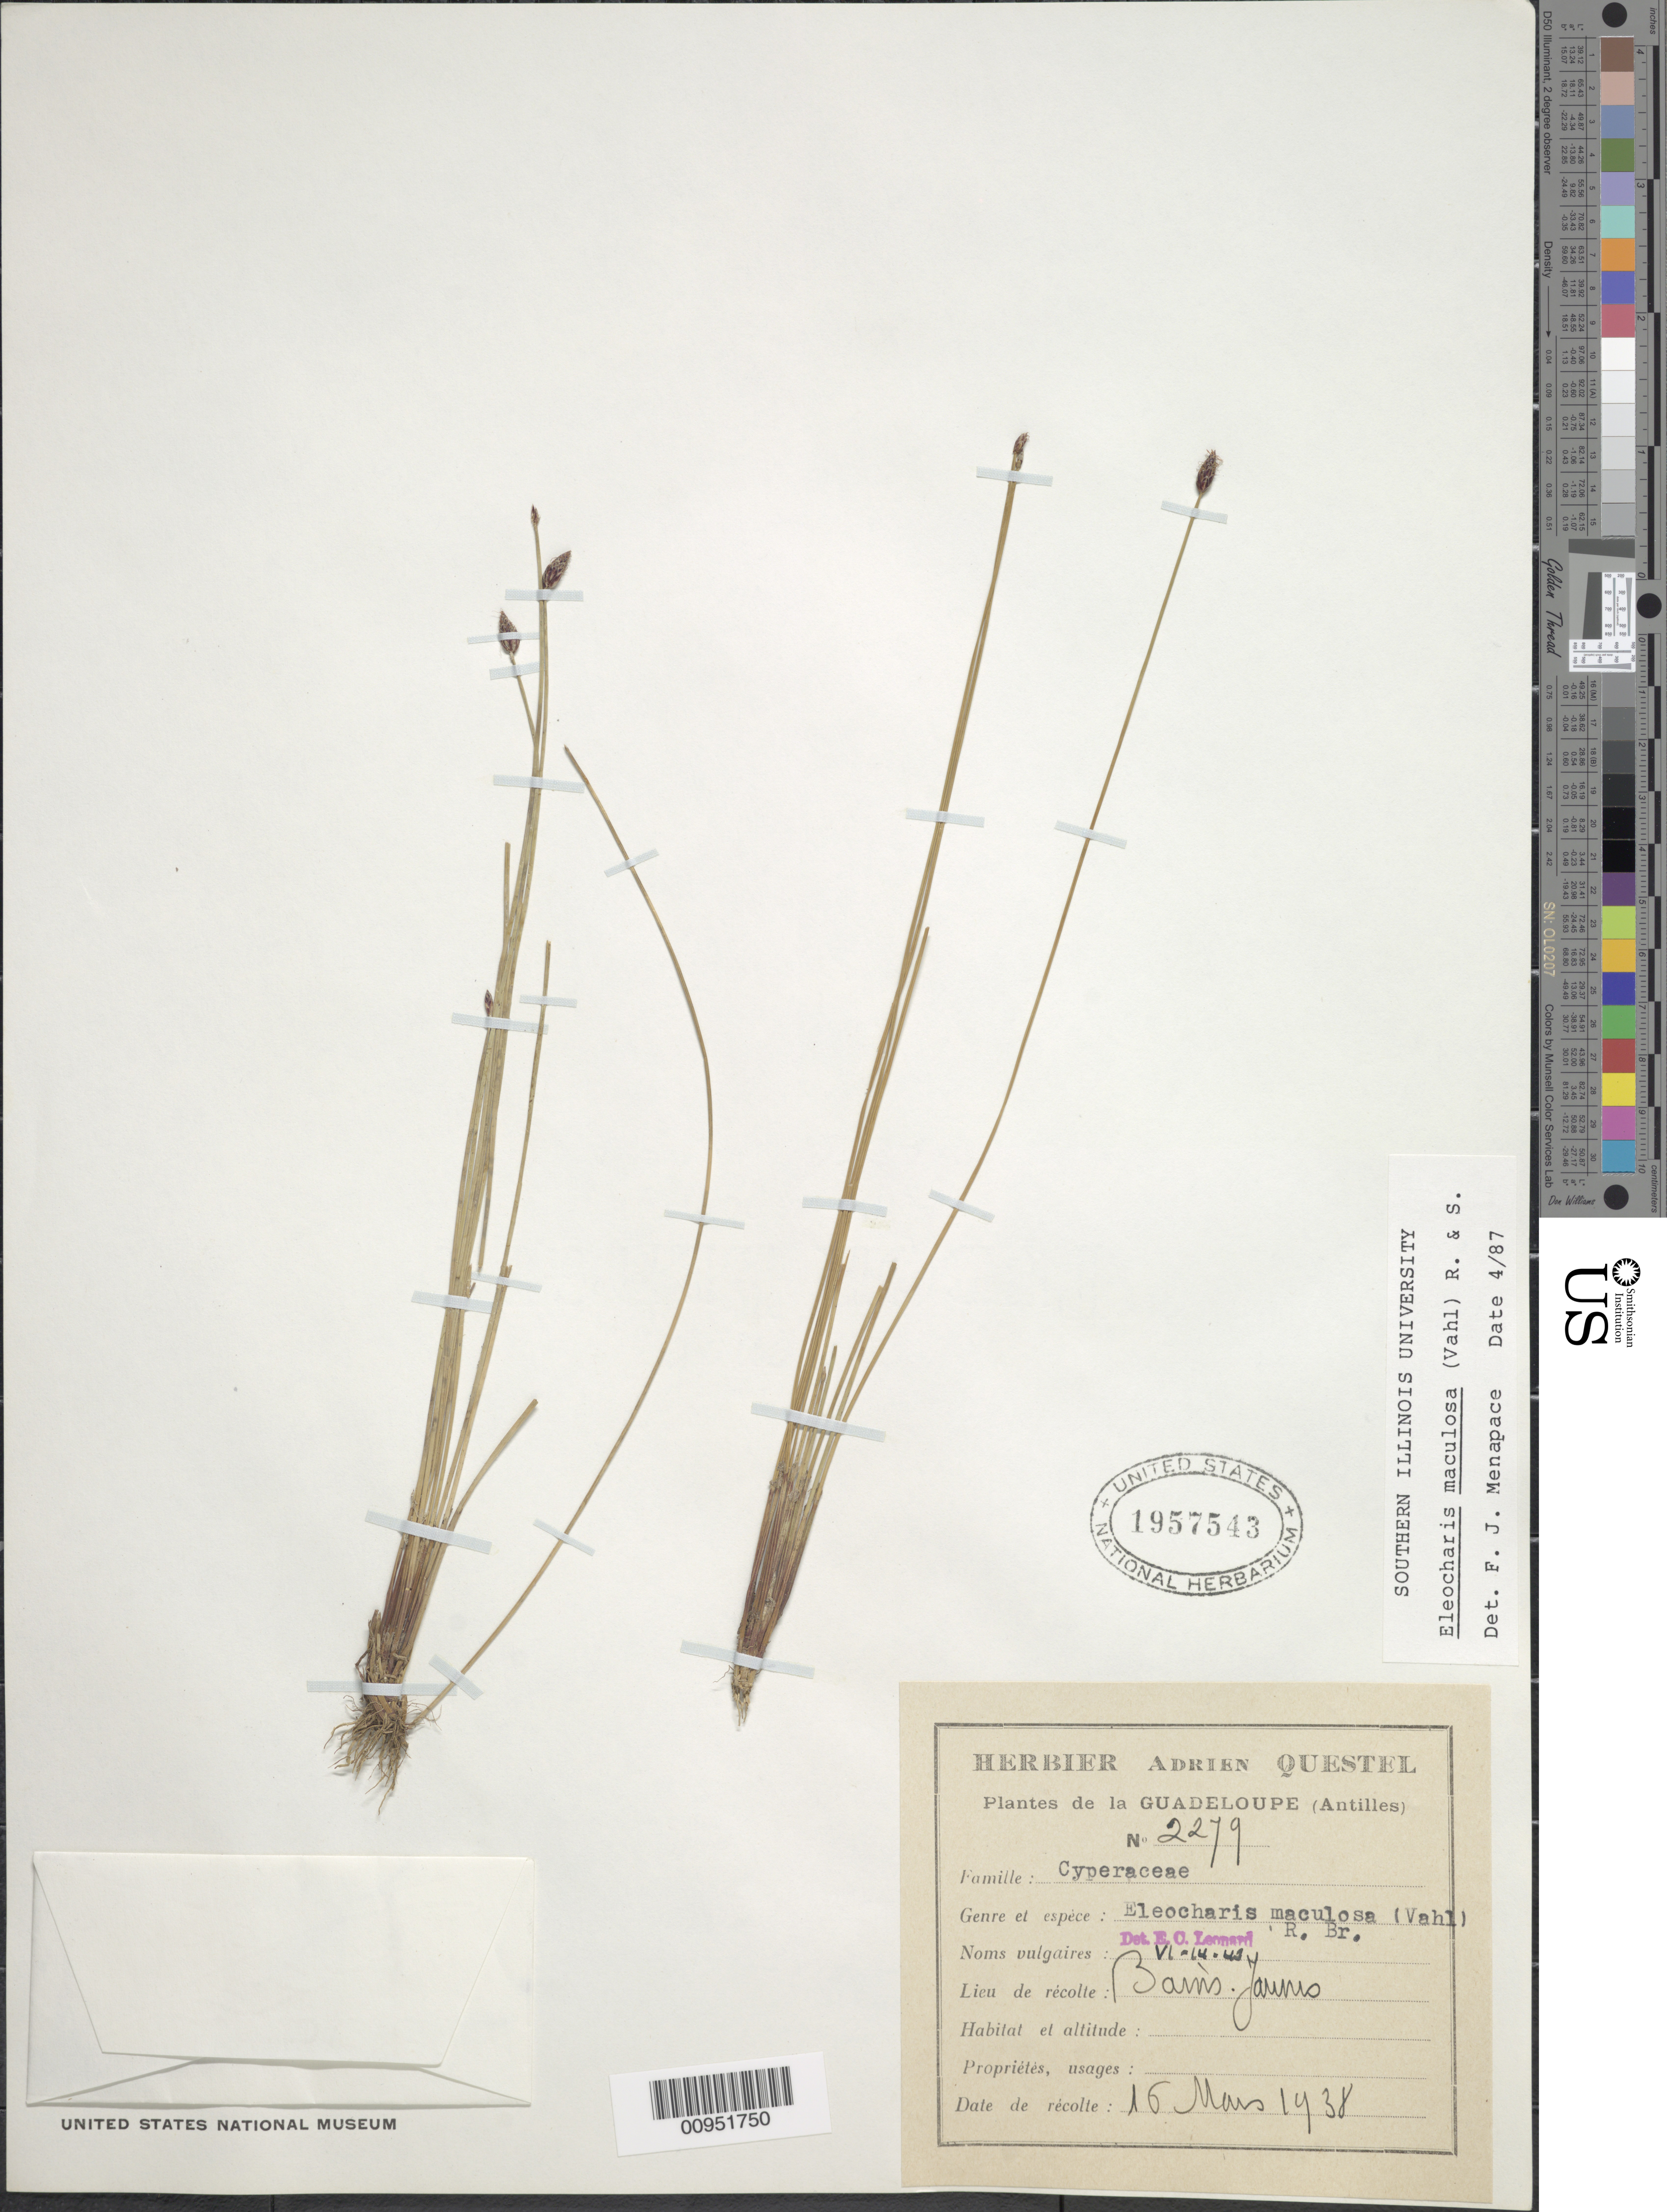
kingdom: Plantae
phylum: Tracheophyta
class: Liliopsida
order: Poales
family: Cyperaceae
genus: Eleocharis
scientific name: Eleocharis maculosa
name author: (Vahl) Roem. & Schult.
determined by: Menapace, F. J.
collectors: A. Questel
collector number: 2279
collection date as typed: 16 Mar 1938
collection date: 1938-03-16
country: Guadeloupe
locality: Basse Jaunes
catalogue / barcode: US 1957543